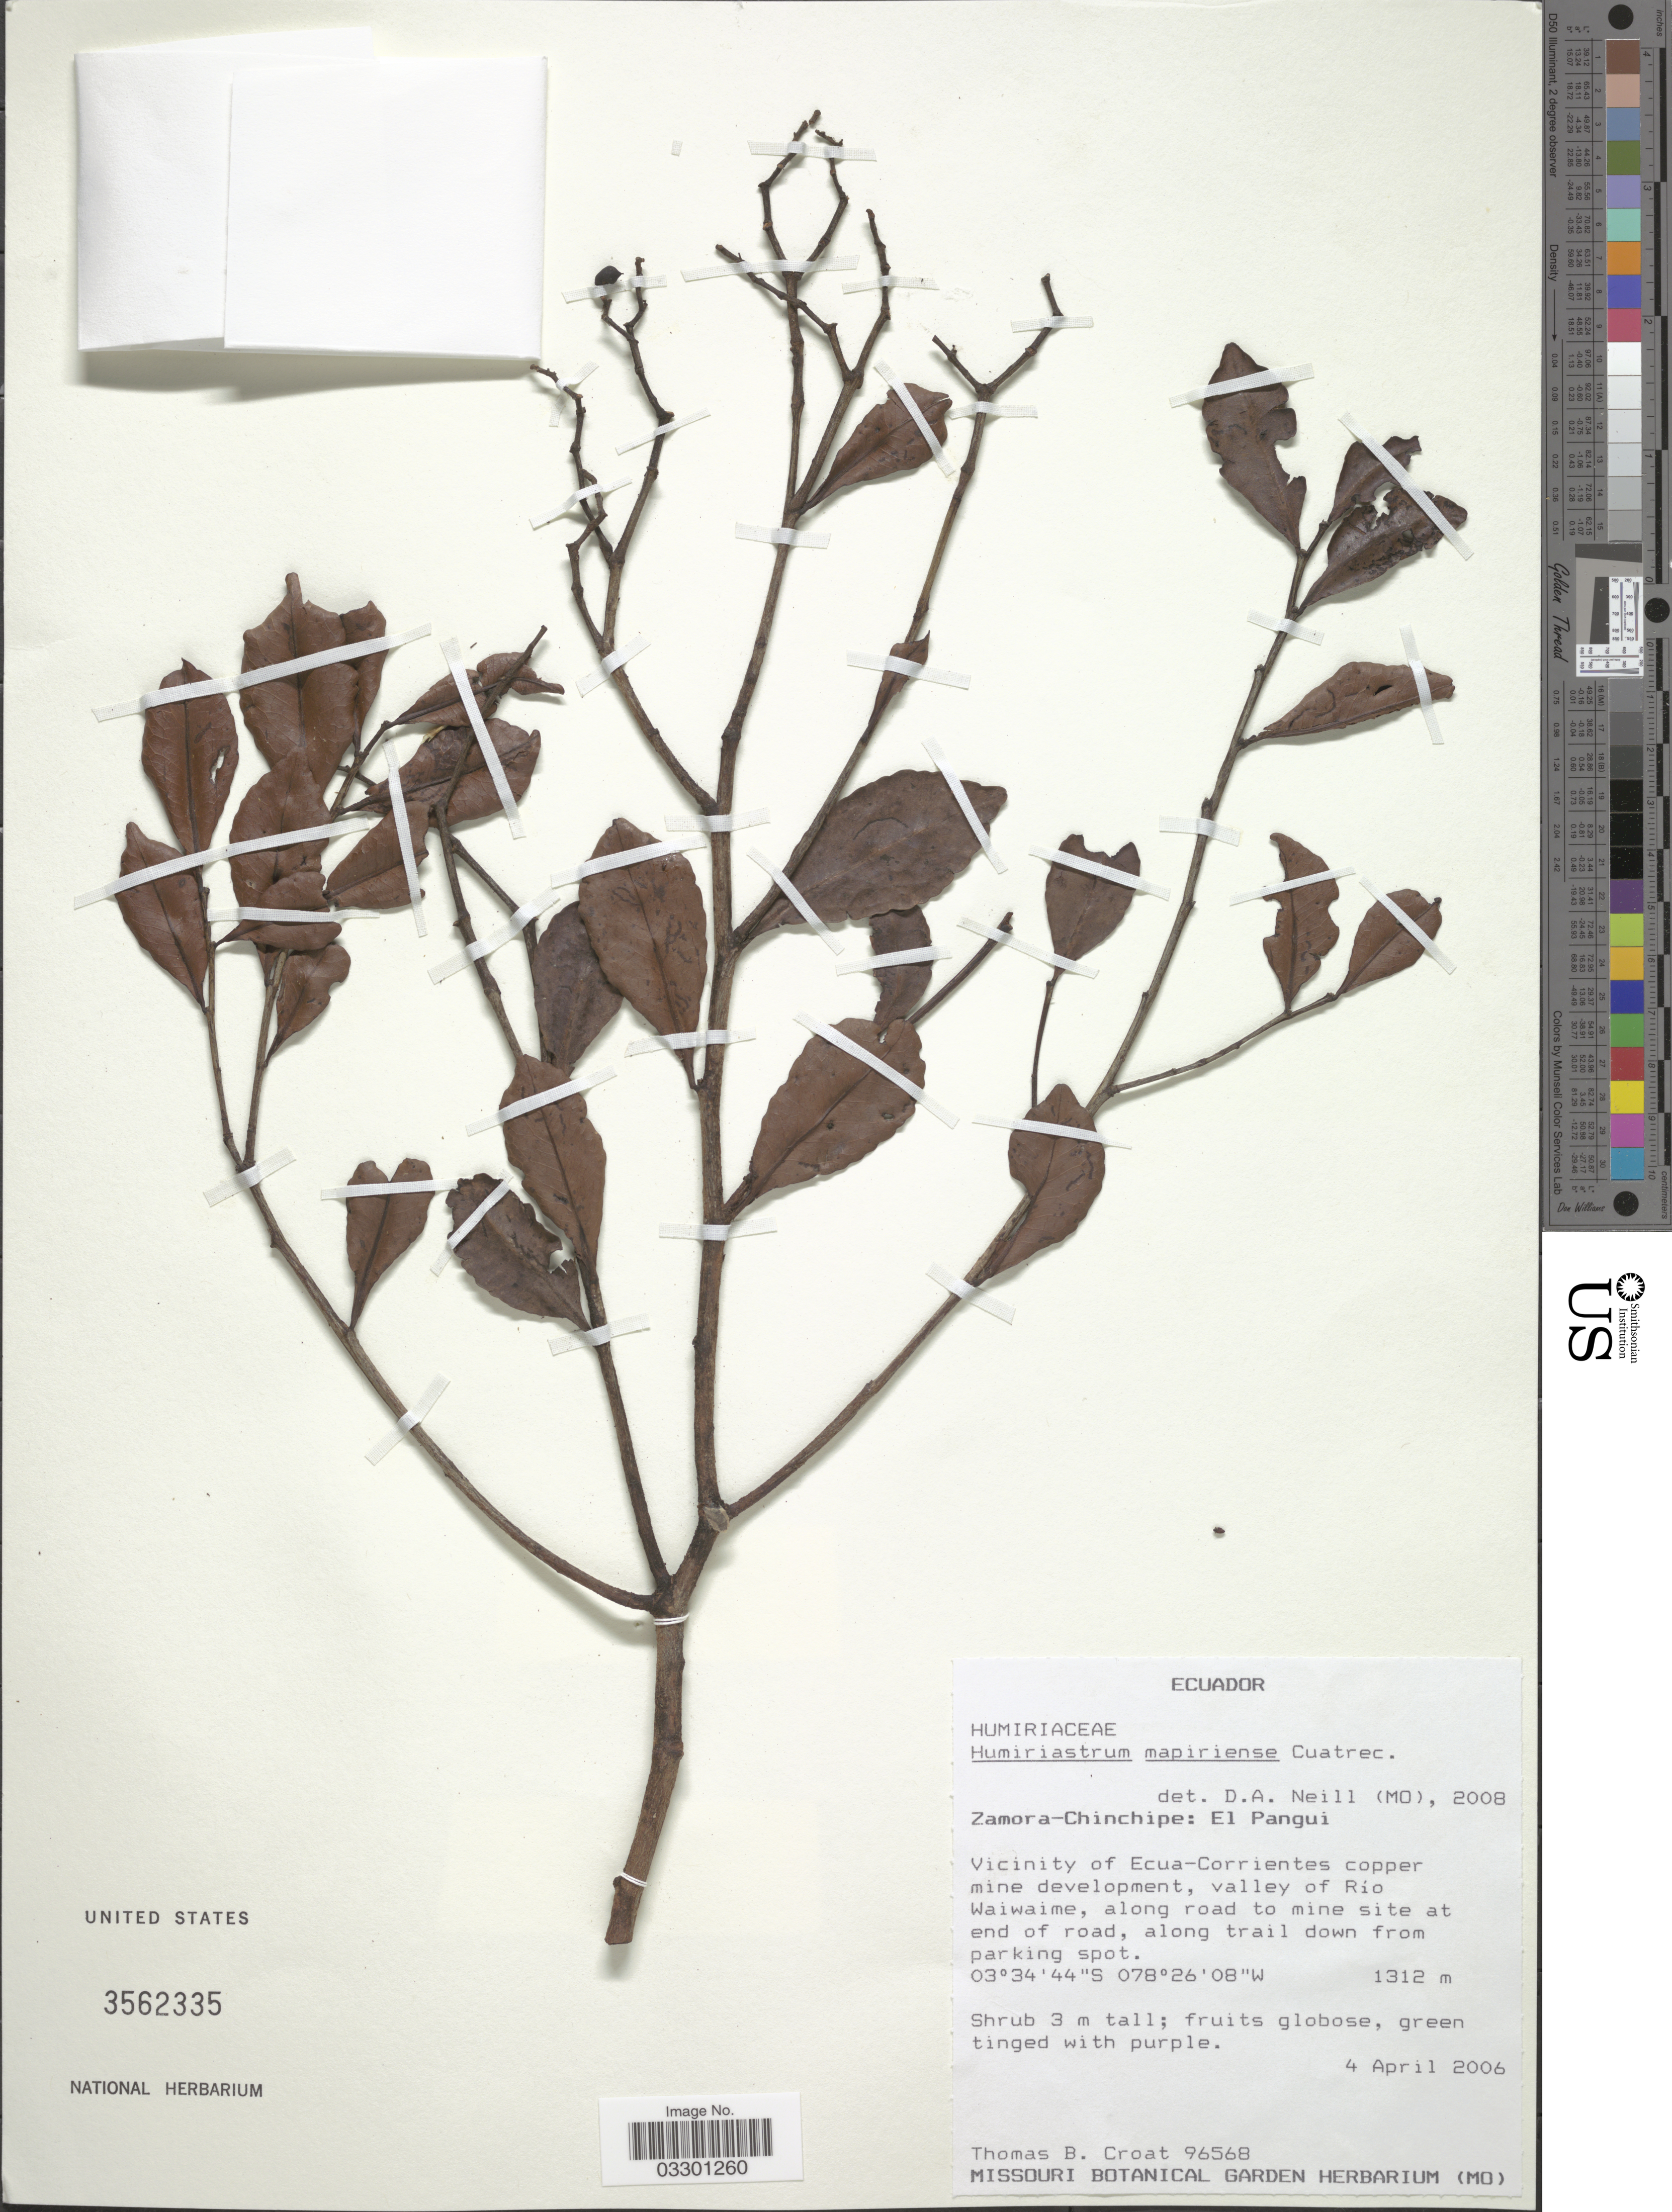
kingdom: Plantae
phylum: Tracheophyta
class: Magnoliopsida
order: Malpighiales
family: Humiriaceae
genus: Humiriastrum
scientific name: Humiriastrum mapiriense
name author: Cuatrec.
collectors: T. B. Croat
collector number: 96568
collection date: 2006-04-04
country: Ecuador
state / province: Zamora-Chinchipe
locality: El Pangui. Vicinity of Ecua-Corrientes copper mine development, valley of Río Waiwaime, along road to mine site at end of road, along trail down from parking spot.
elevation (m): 1312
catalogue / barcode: US 3562335